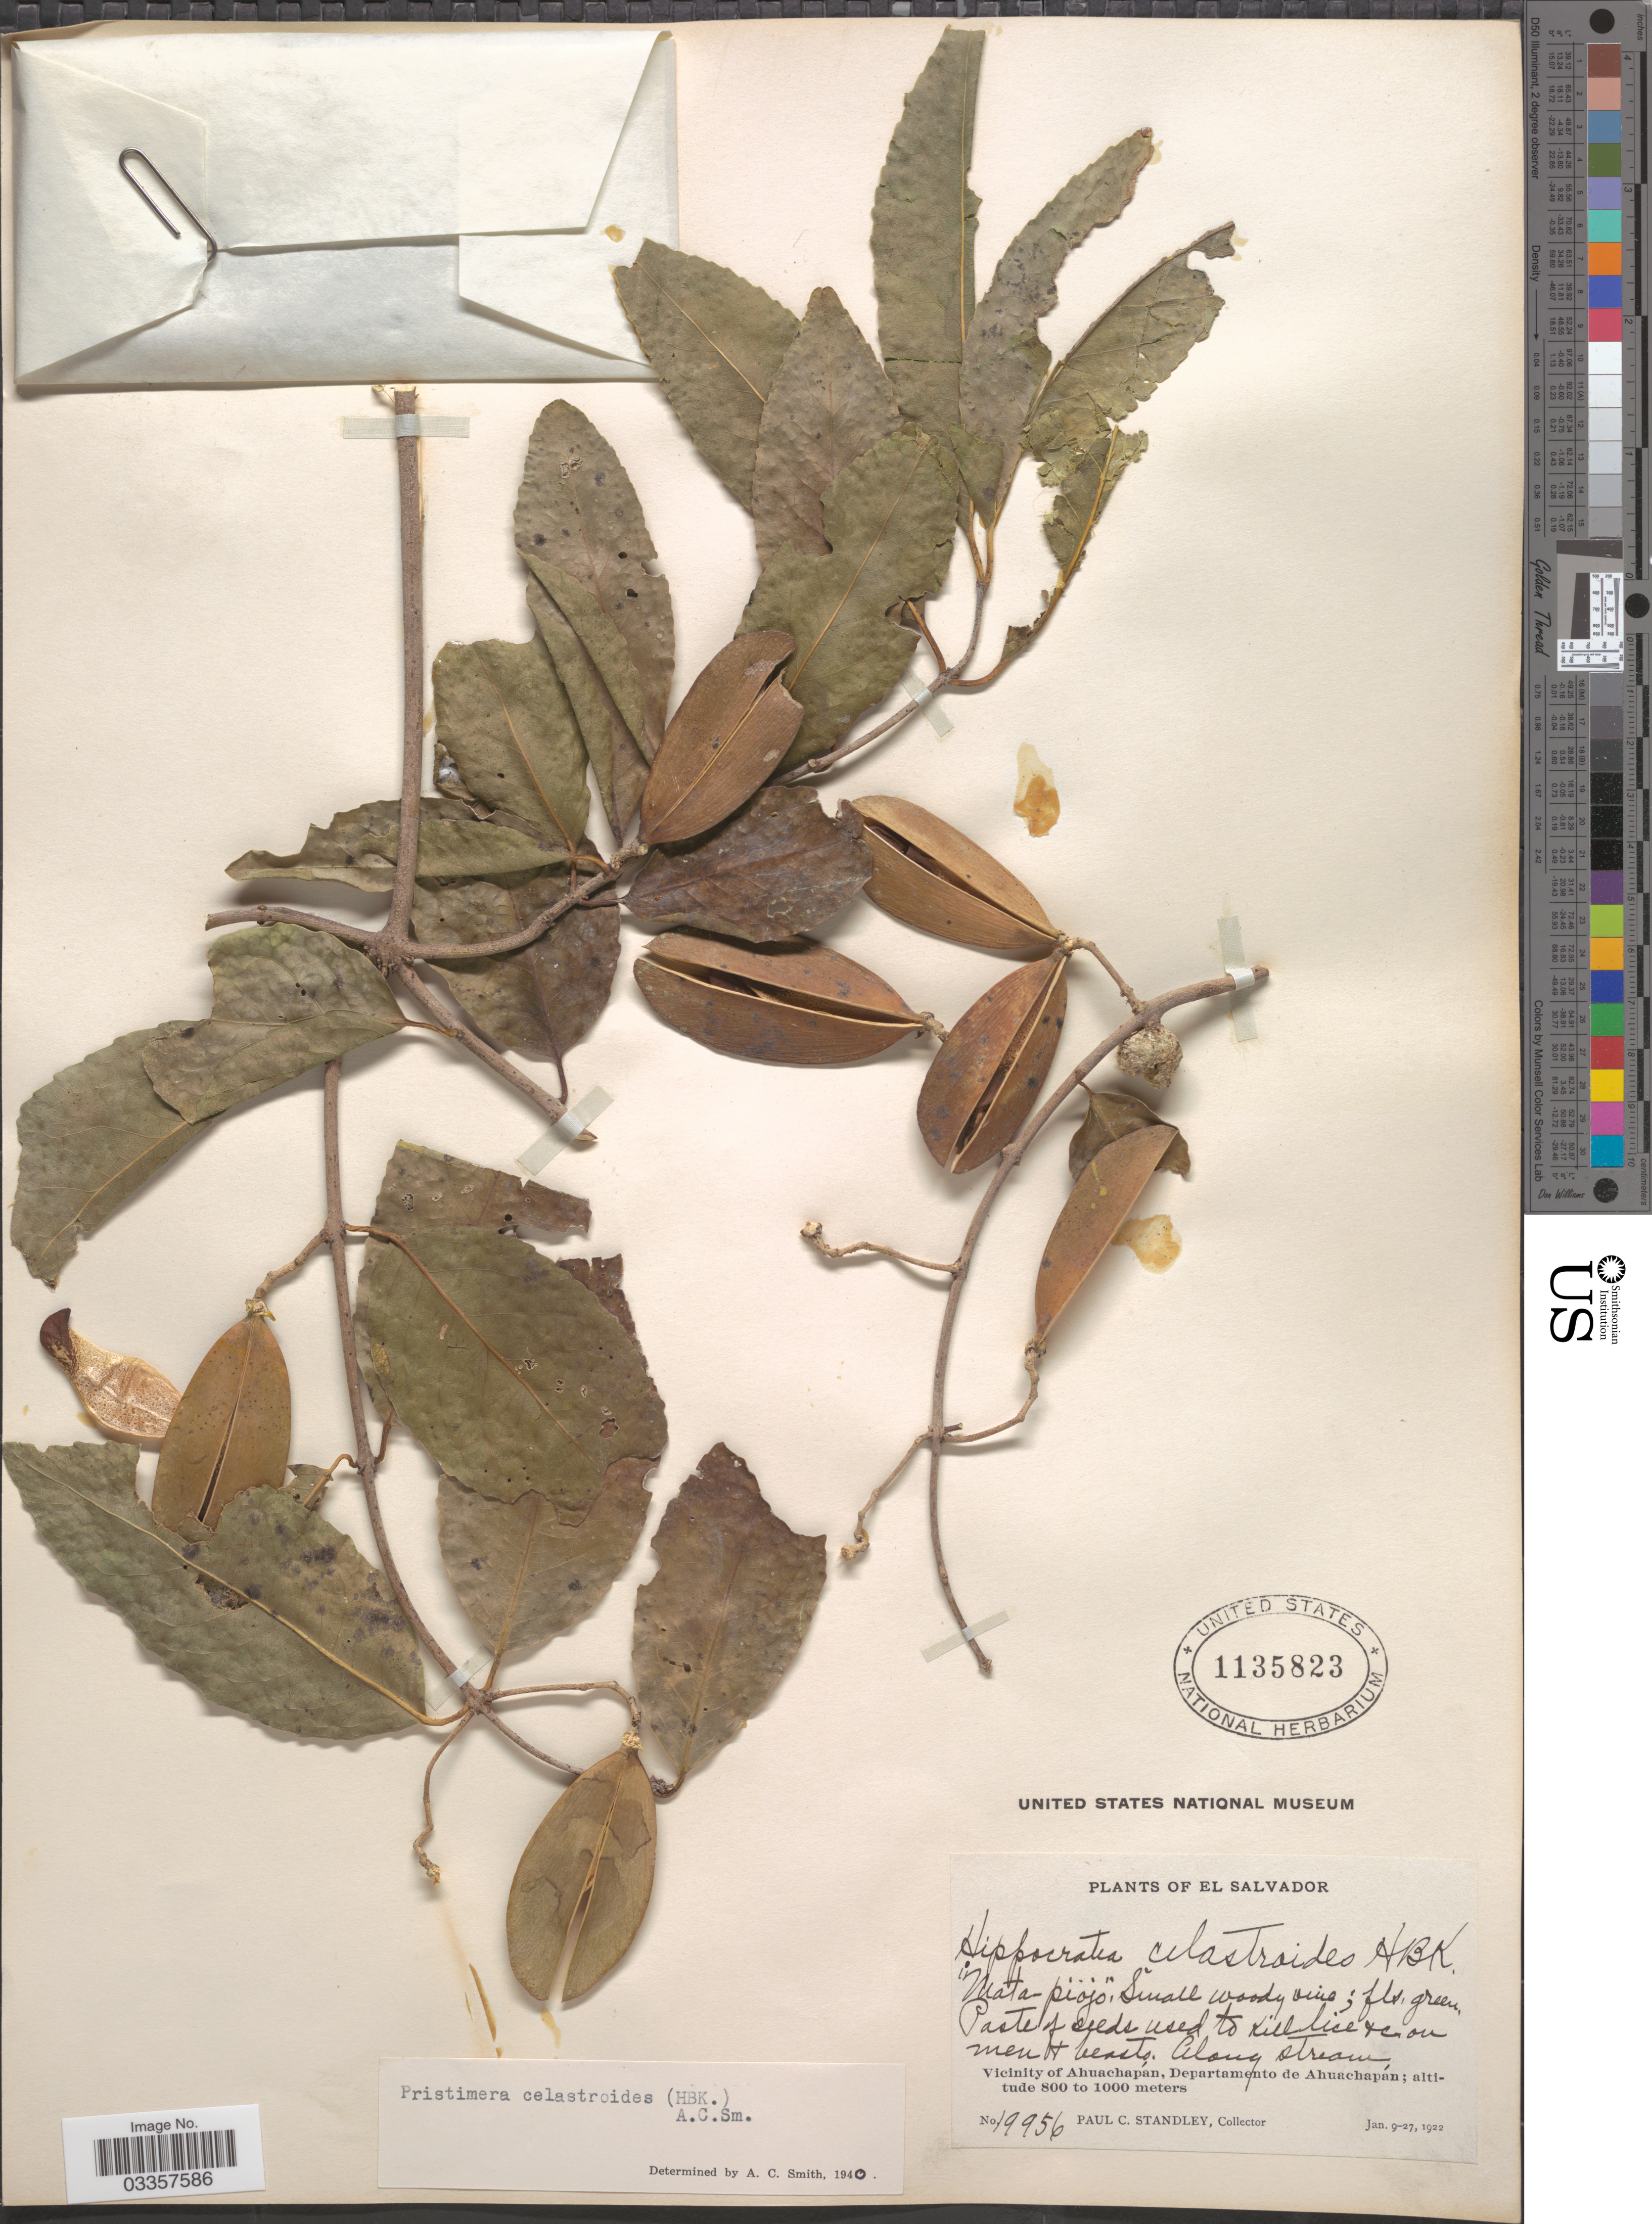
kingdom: Plantae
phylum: Tracheophyta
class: Magnoliopsida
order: Celastrales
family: Celastraceae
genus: Pristimera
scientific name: Pristimera celastroides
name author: (Kunth) A.C. Sm.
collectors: P. C. Standley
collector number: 19956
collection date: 1922-01-09/1922-01-27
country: El Salvador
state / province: Ahuachapan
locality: Vicinity of Ahuachapán, Departamento de Ahuachapán.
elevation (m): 800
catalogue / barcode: US 1135823